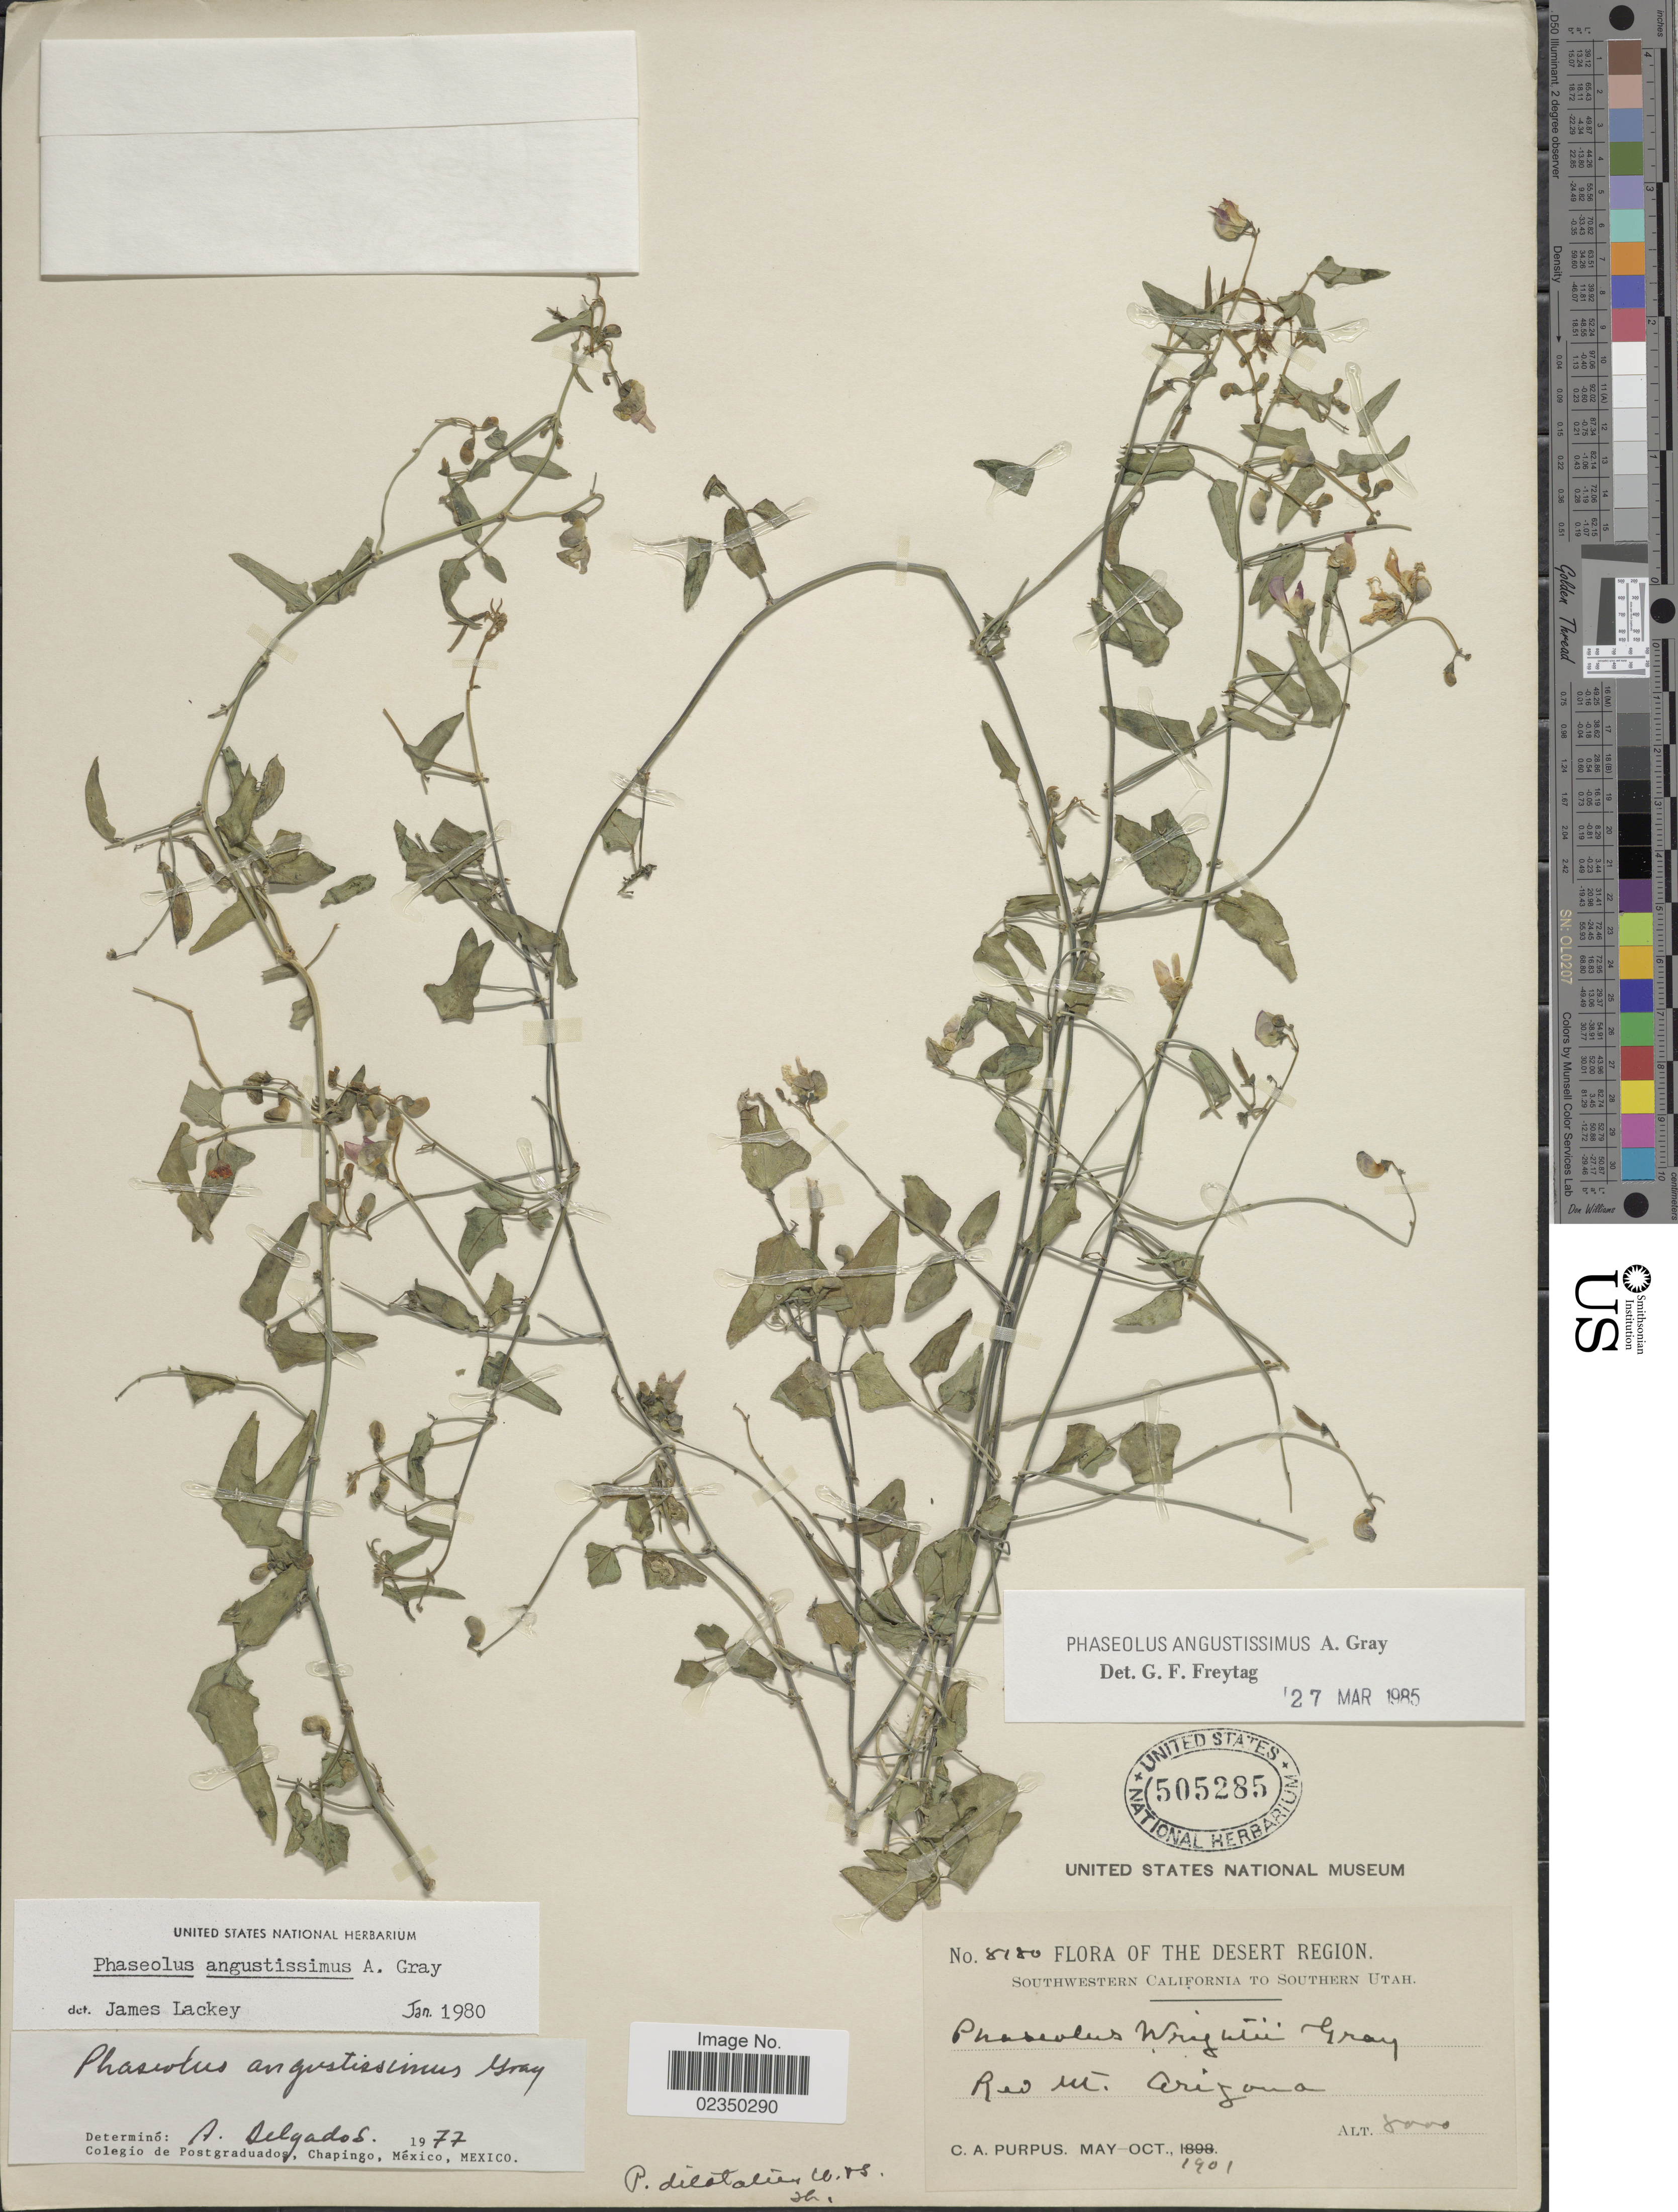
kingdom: Plantae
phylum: Tracheophyta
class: Magnoliopsida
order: Fabales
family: Fabaceae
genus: Phaseolus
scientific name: Phaseolus angustissimus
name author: A. Gray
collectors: C. A. Purpus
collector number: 8180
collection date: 1901-05/1901-10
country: United States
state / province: Arizona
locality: The Desert Region, Red Mt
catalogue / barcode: US 505285